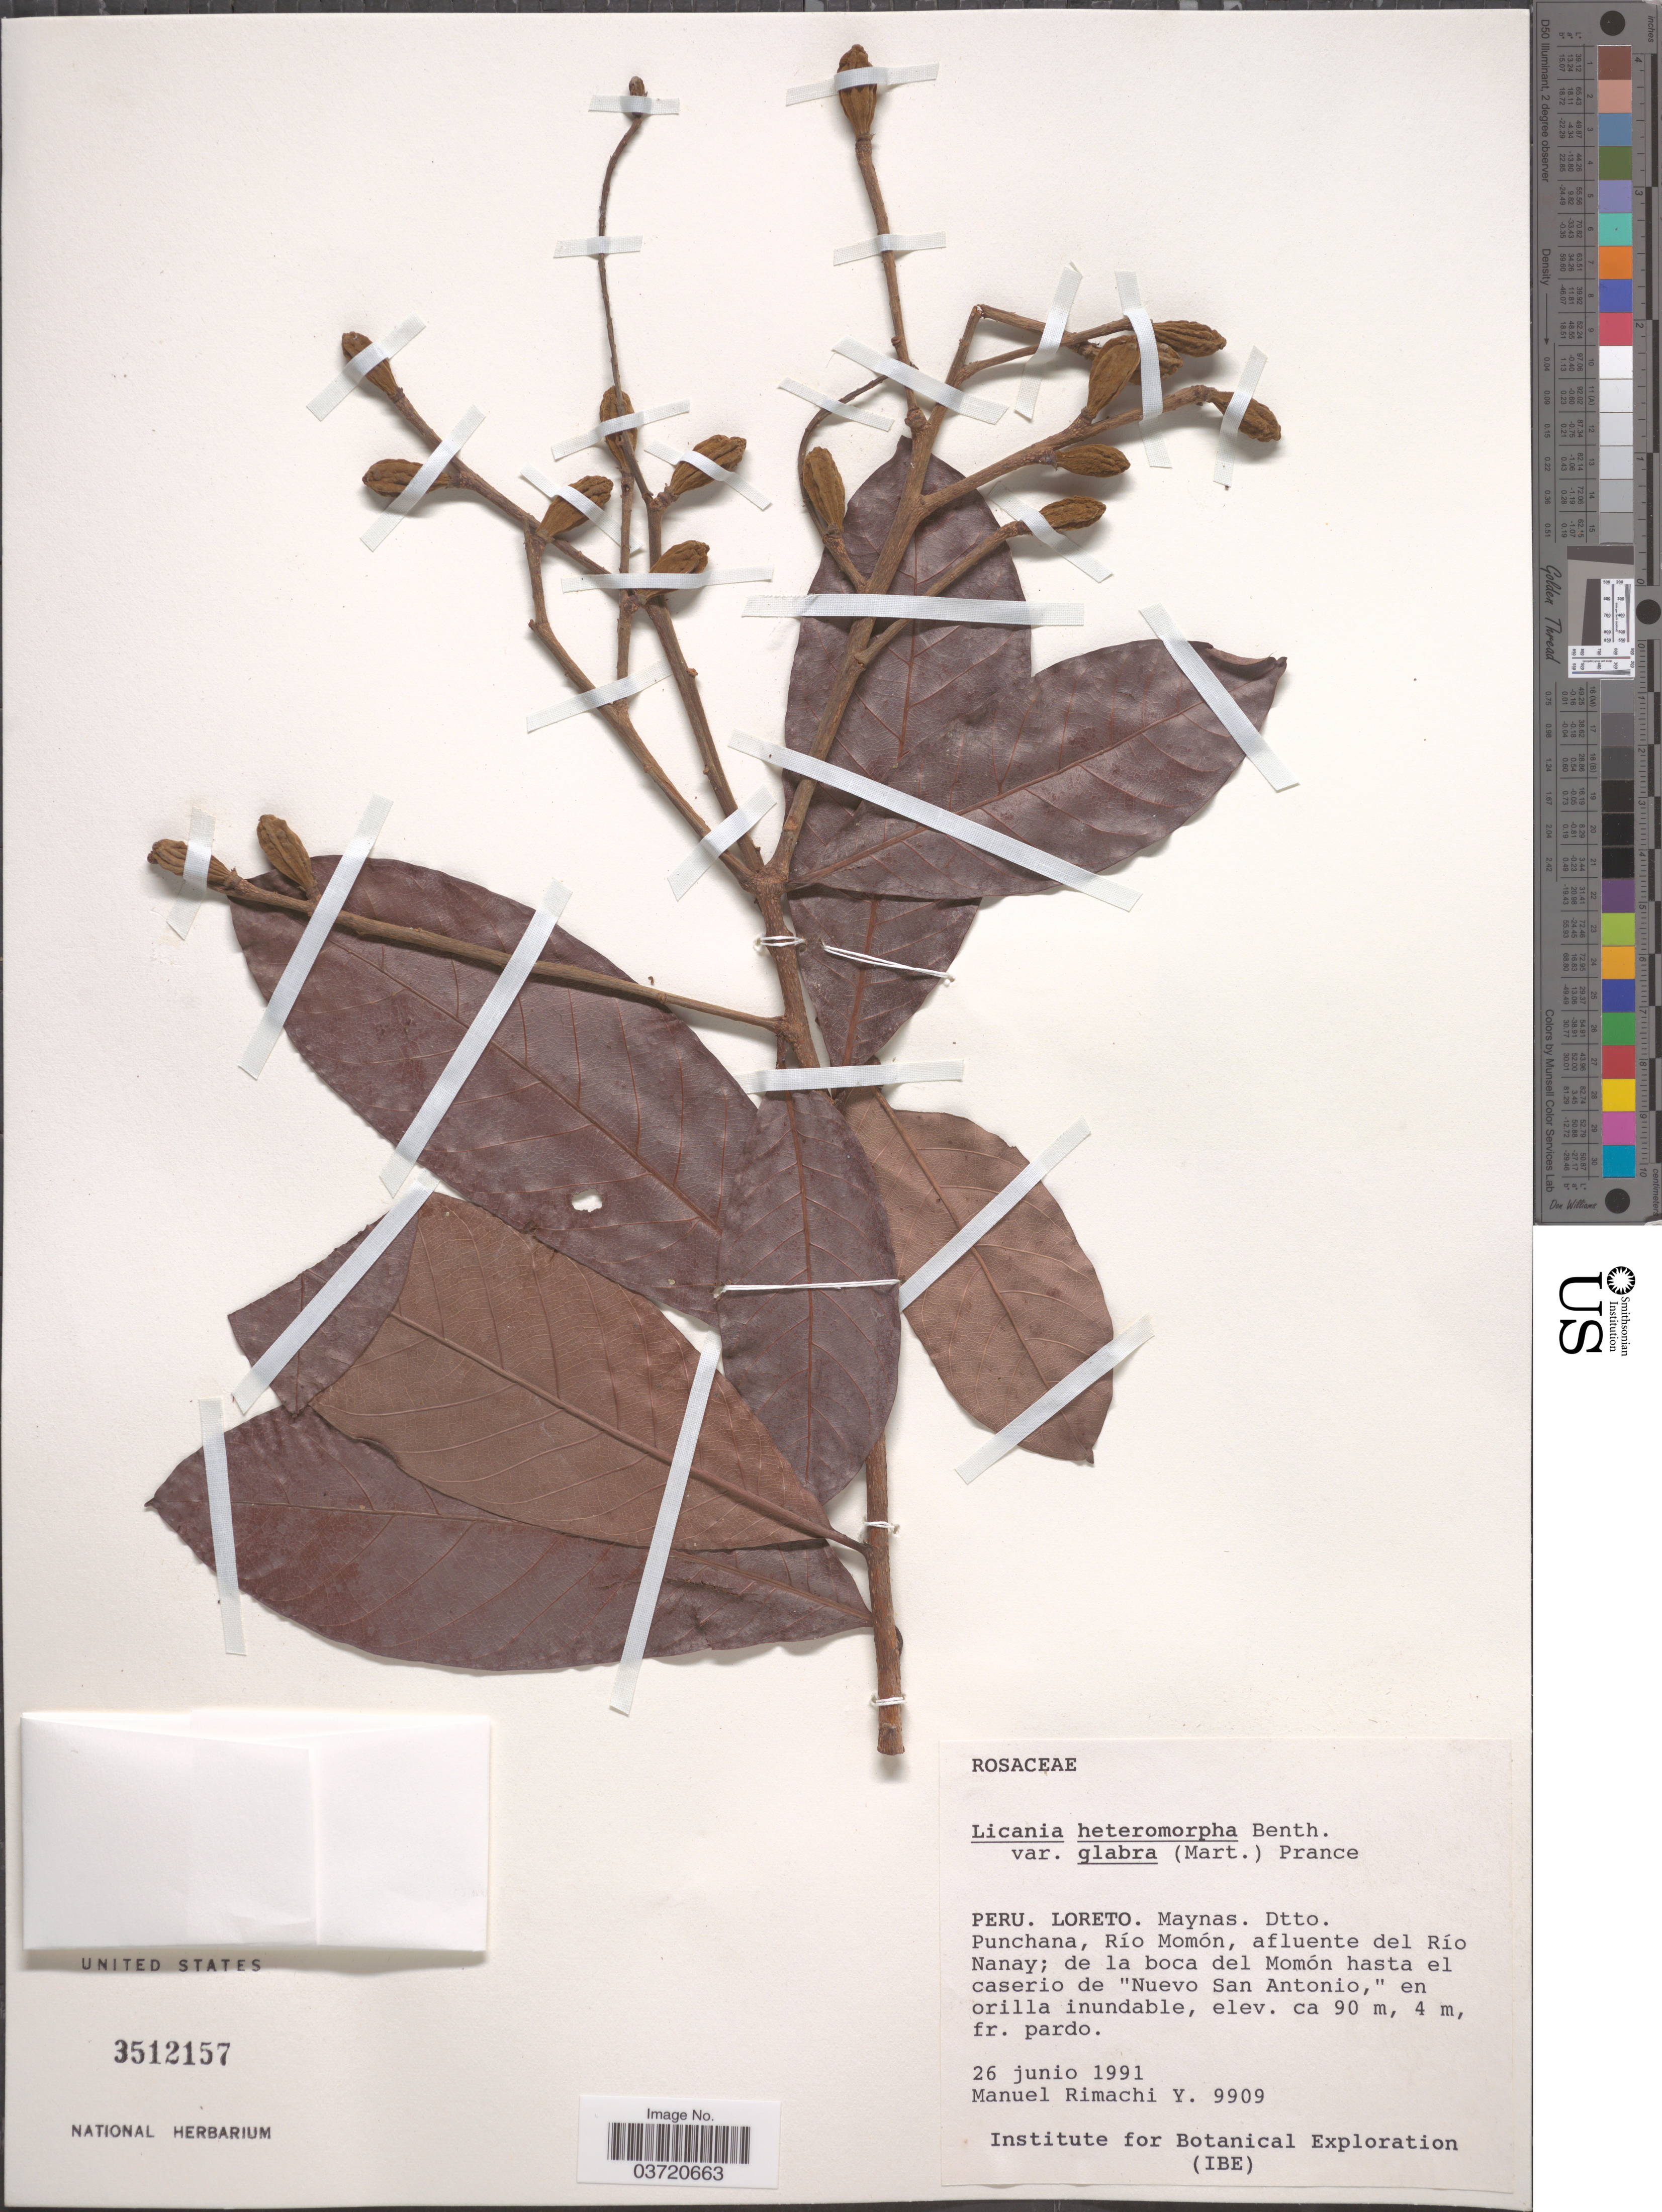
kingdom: Plantae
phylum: Tracheophyta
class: Magnoliopsida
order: Malpighiales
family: Chrysobalanaceae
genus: Hymenopus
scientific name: Hymenopus heteromorphus var. glabrus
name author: (Mart. ex Hook. f.) Sothers & Prance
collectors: M. Rimachi Y.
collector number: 9909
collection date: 1991-06-26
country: Peru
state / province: Loreto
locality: Maynas. Dtto. Punchana, Río Momón, afluente del Río Nanay; de la boca del Momón hasta el caserio de "Nuevo San Antonio".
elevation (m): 90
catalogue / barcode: US 3512157